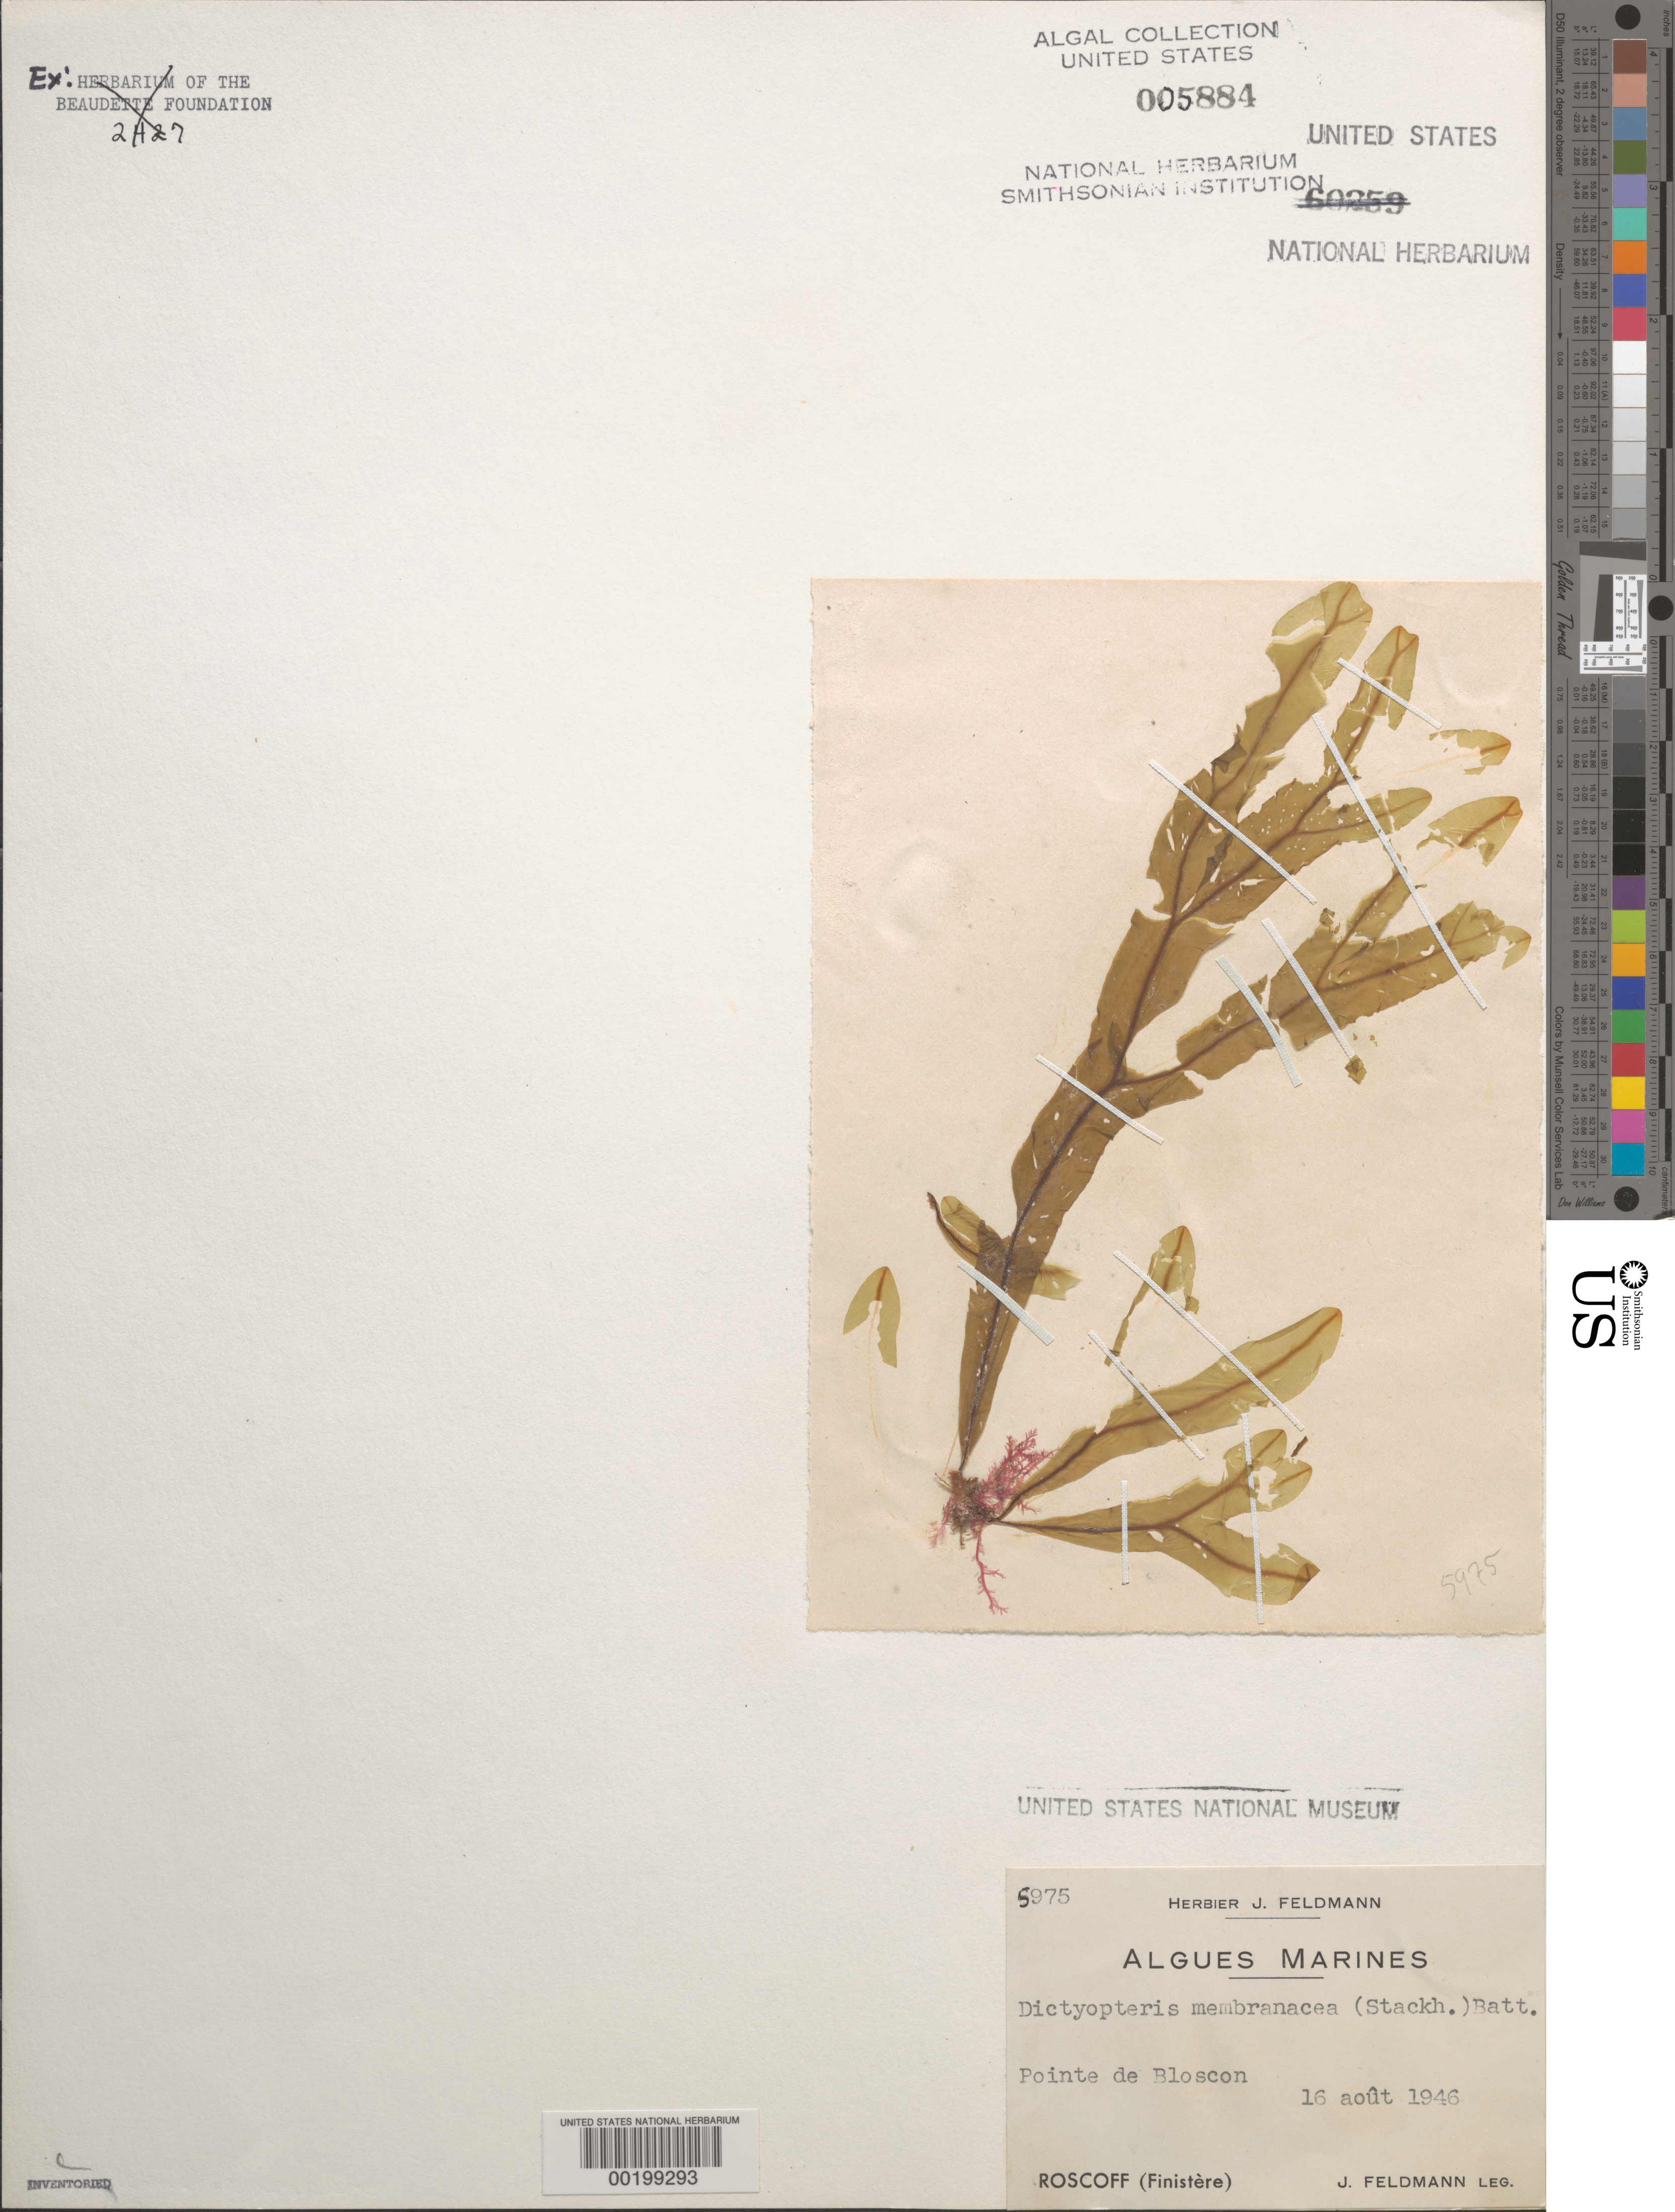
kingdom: Chromista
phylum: Ochrophyta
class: Phaeophyceae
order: Dictyotales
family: Dictyotaceae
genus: Dictyopteris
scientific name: Dictyopteris polypodioides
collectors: J. Feldmann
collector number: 5975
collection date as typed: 16 Aug 1946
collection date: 1946-08-16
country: France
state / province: Bretagne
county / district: Finistère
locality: Pointe de bloscom, roscoff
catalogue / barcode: US 5884